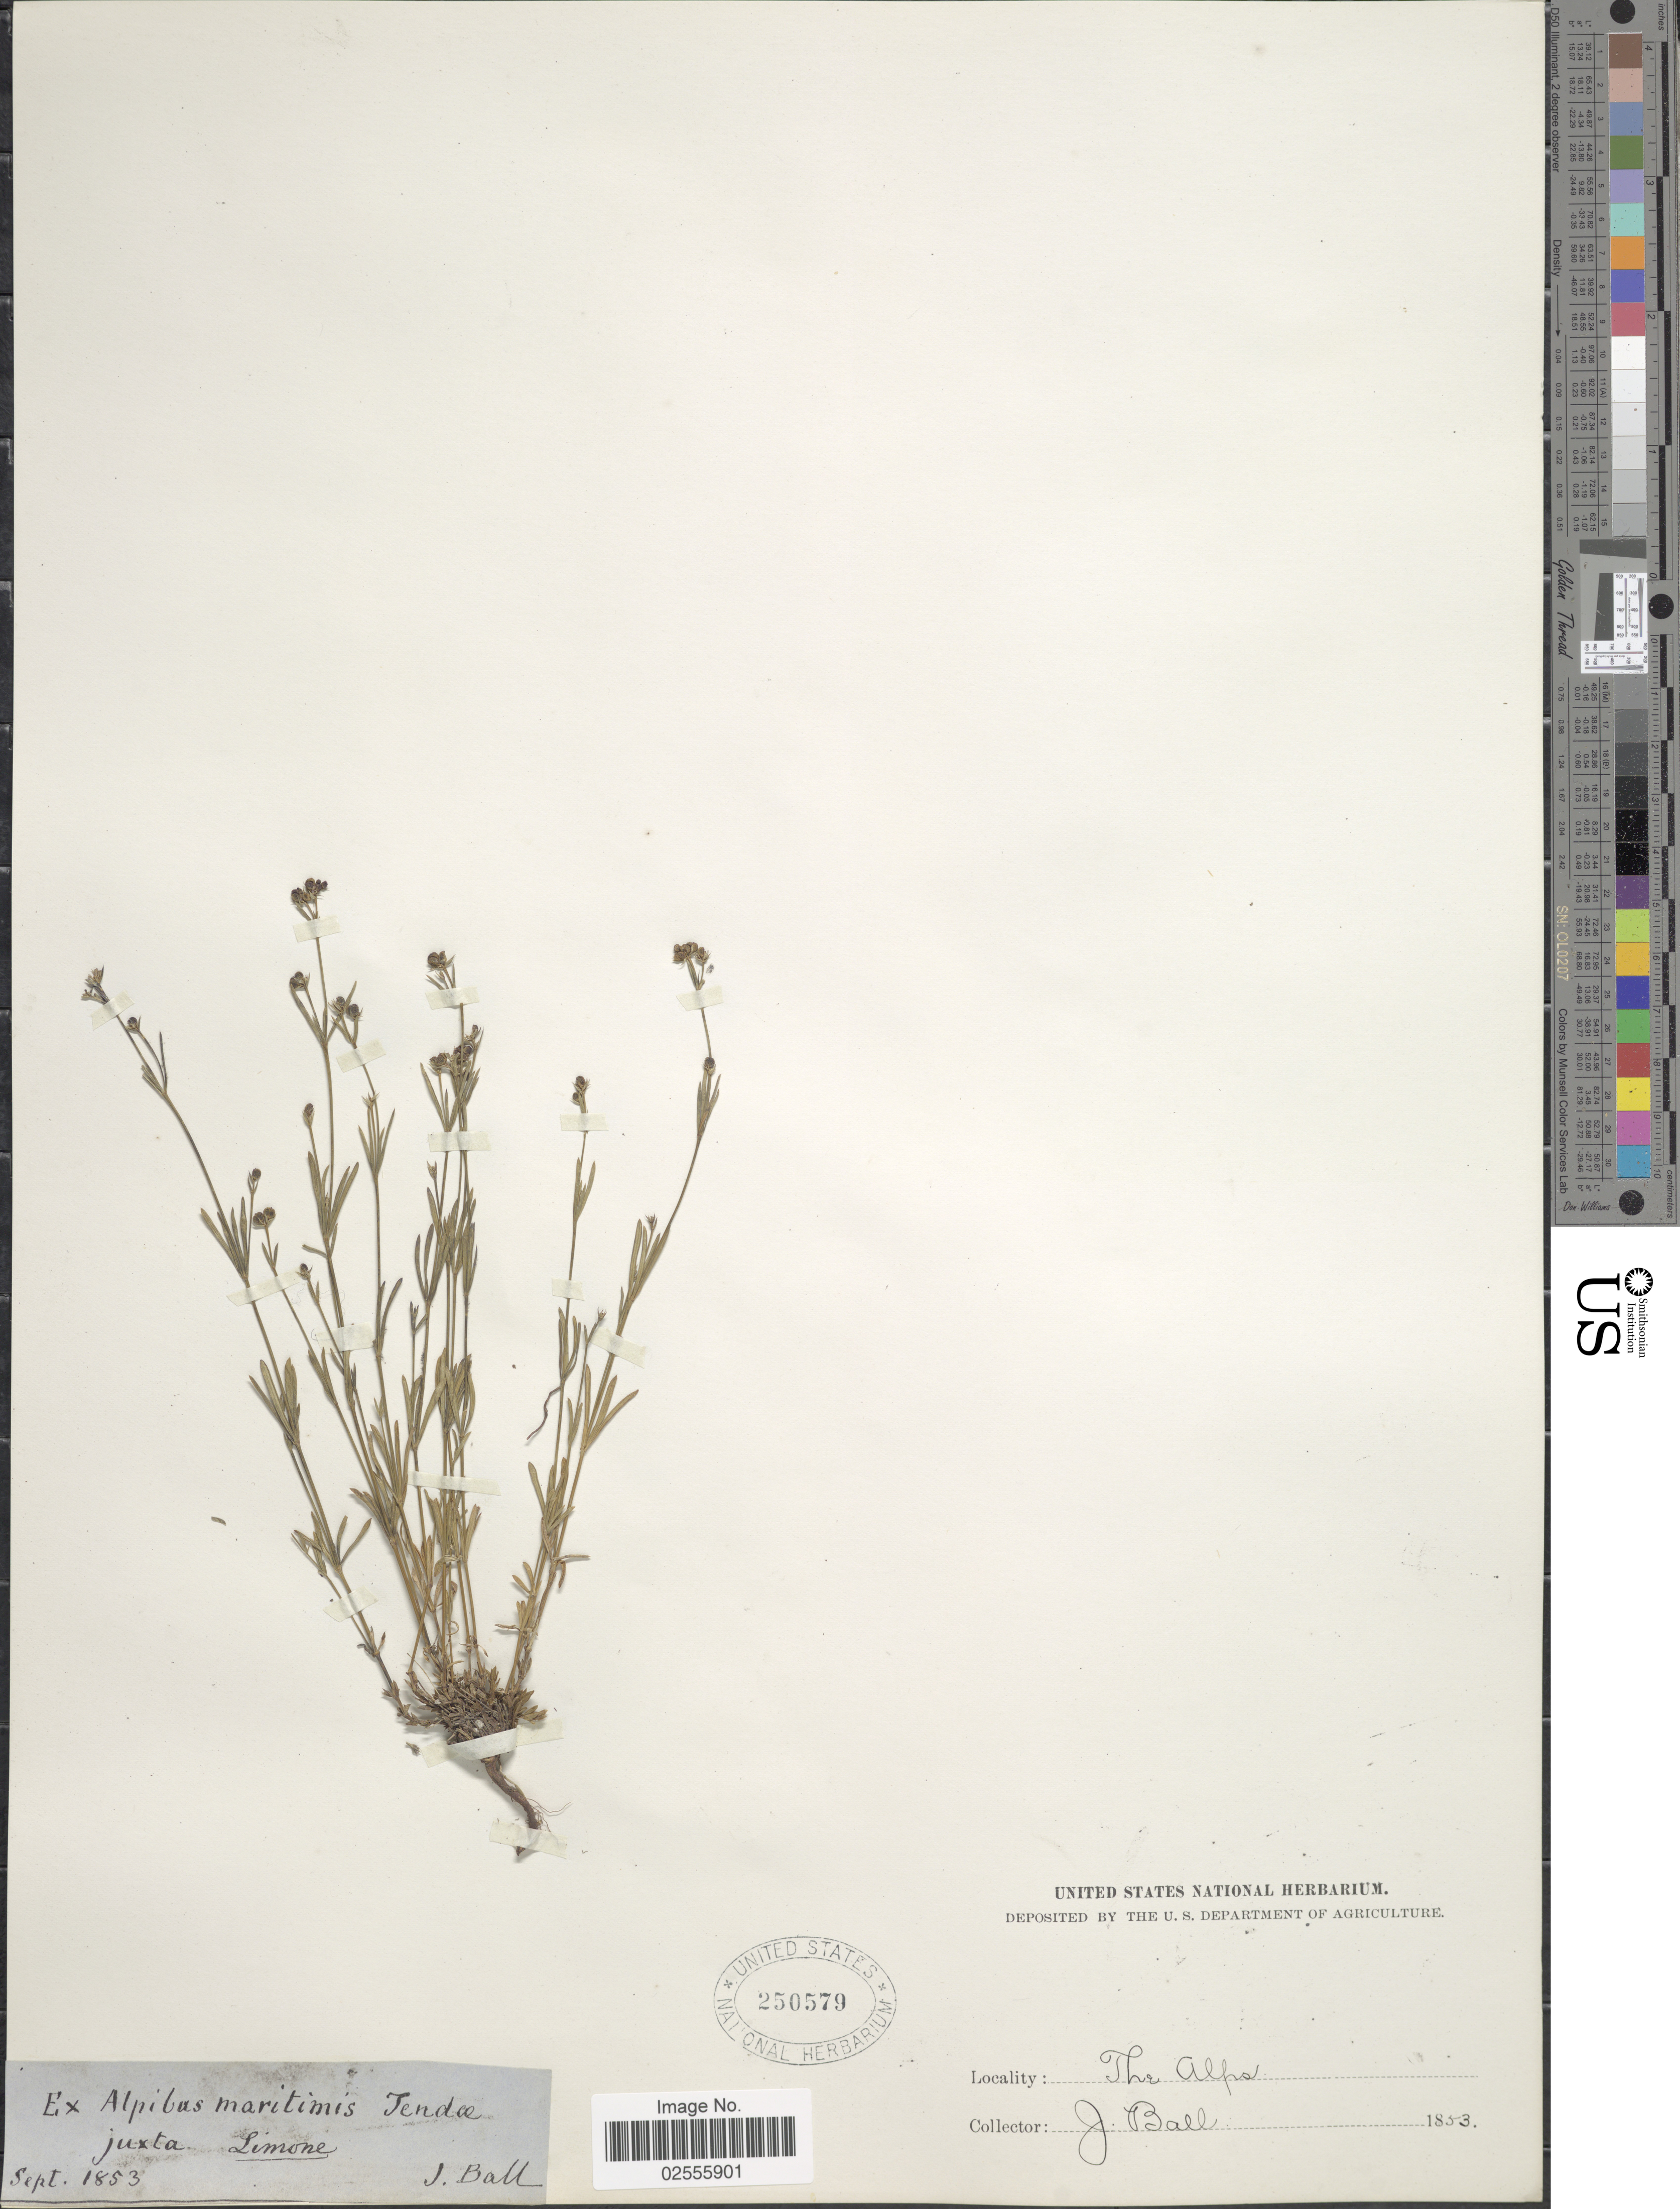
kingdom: Plantae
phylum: Tracheophyta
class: Magnoliopsida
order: Gentianales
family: Rubiaceae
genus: Asperula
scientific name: Asperula sp.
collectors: J. Ball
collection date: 1853-09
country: Italy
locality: Ex Alpibus maritimis Tendae juxta Limone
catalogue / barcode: US 250579